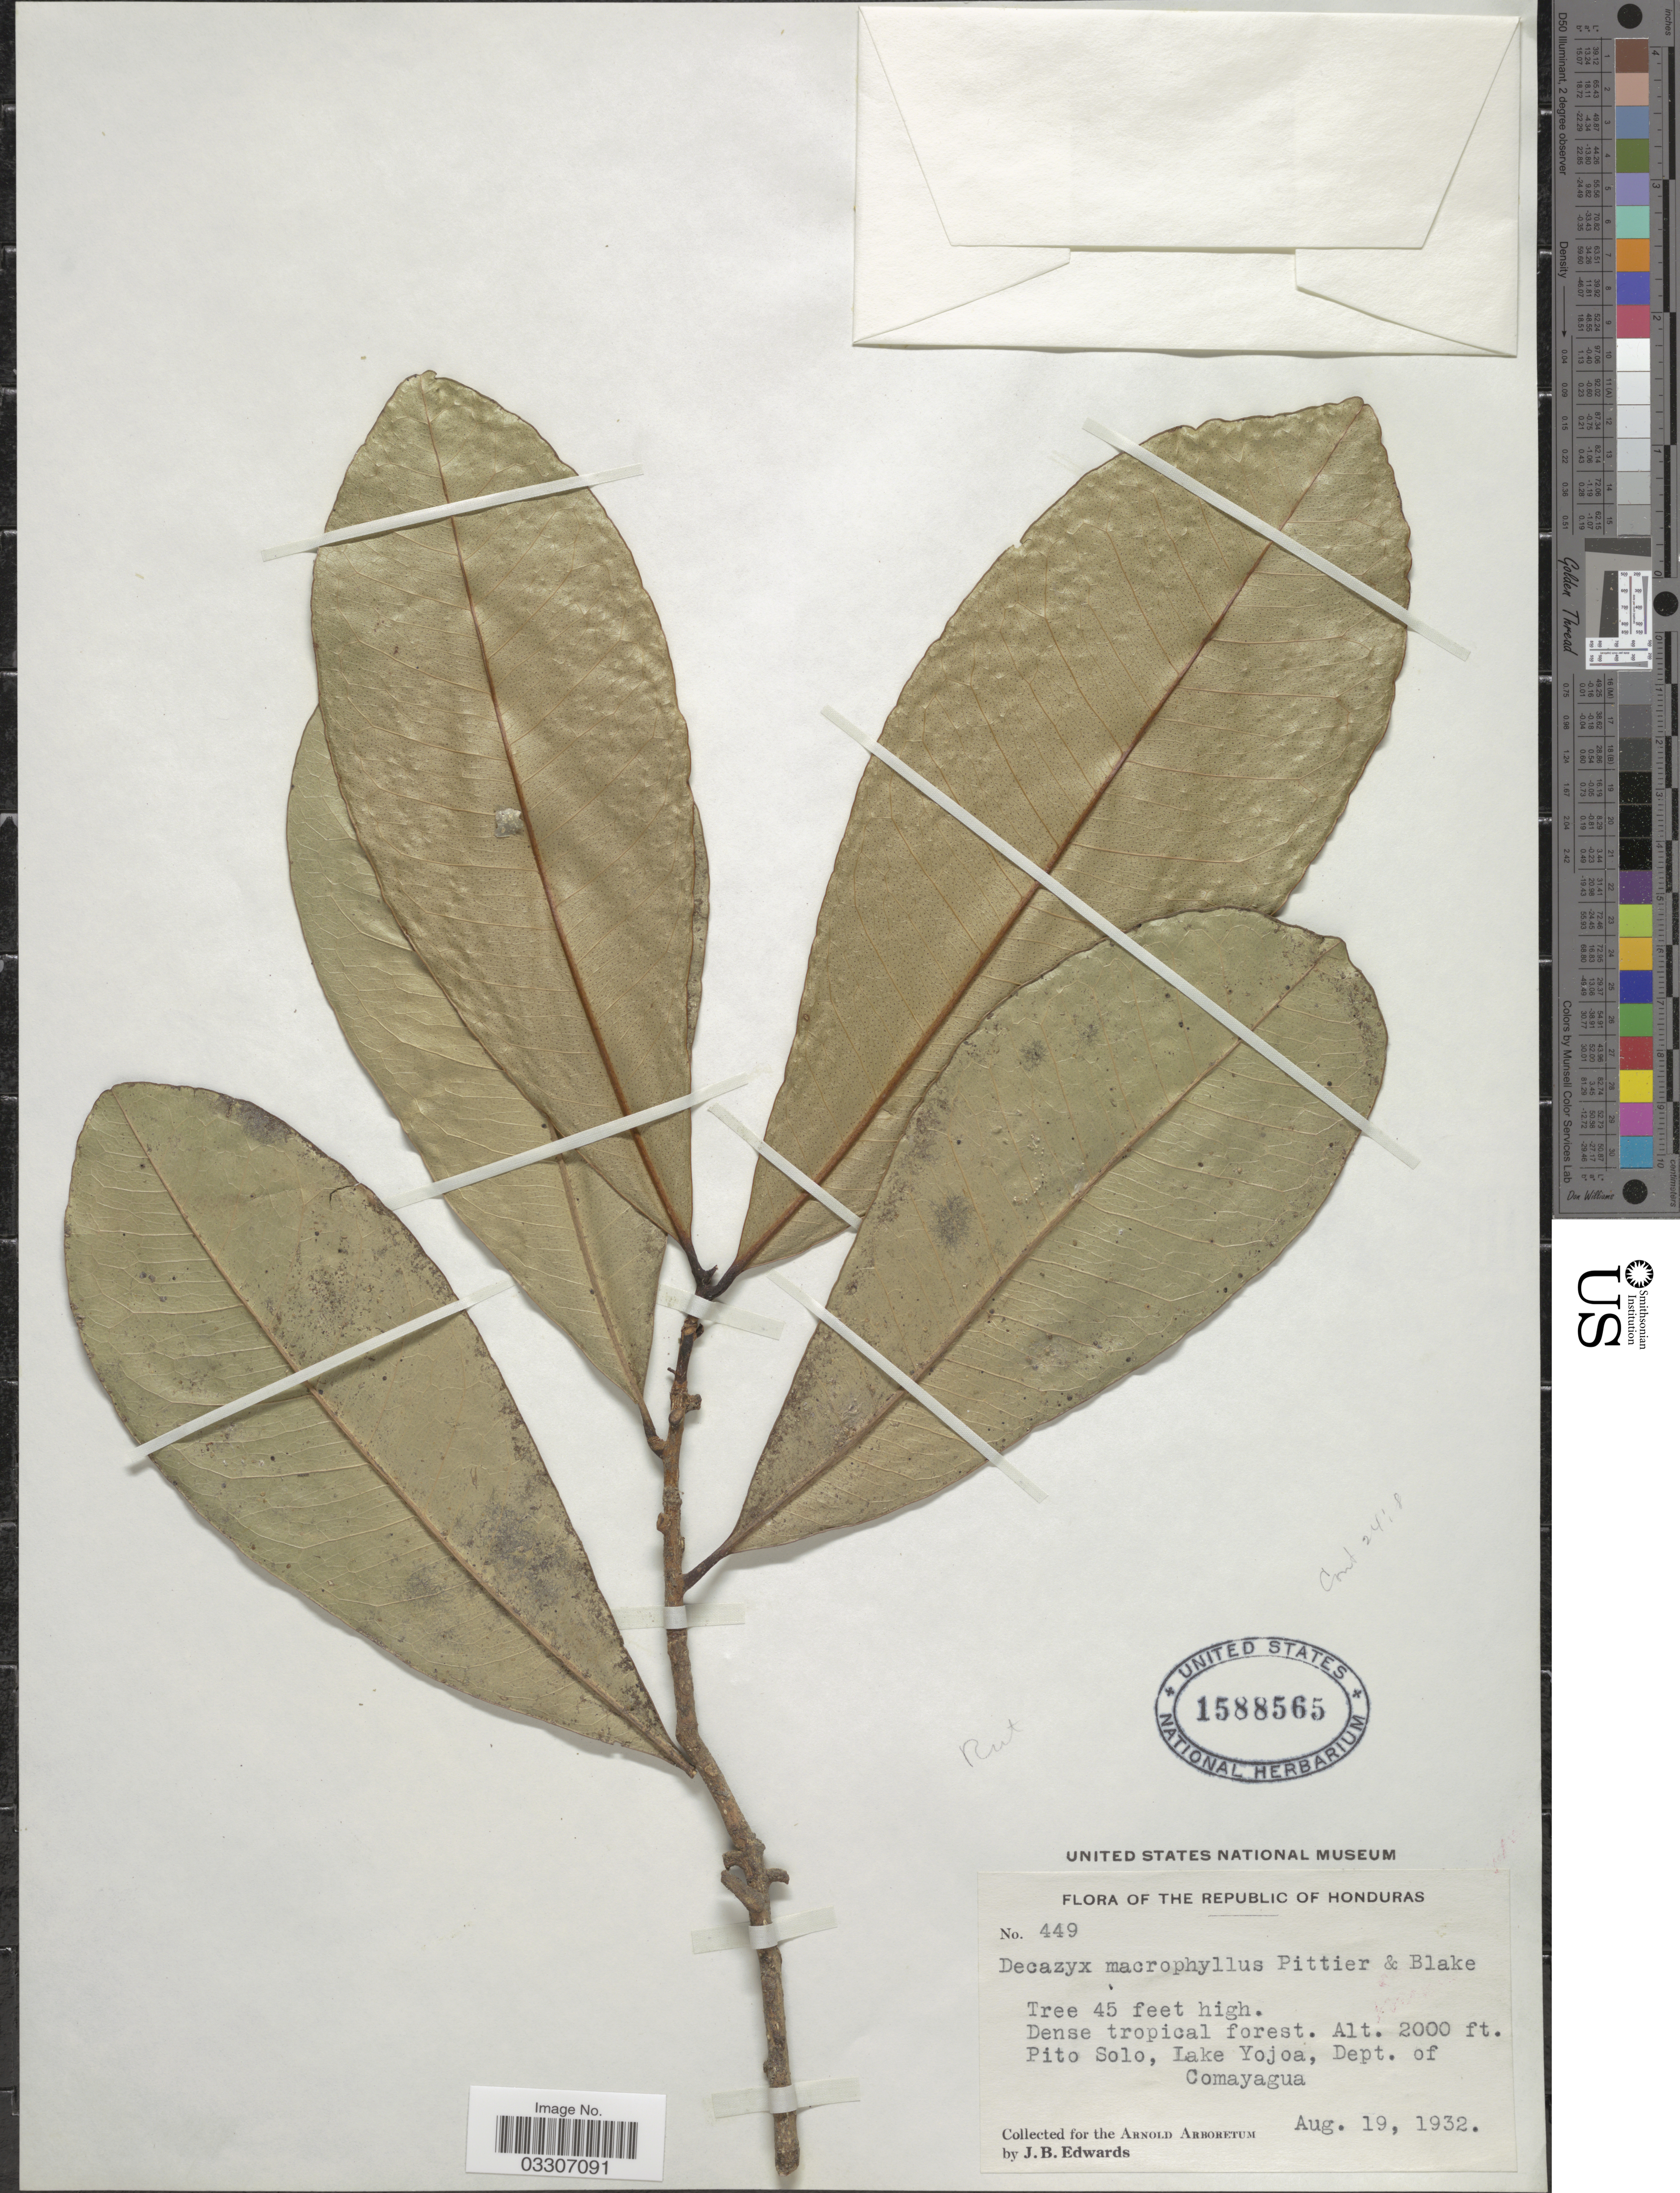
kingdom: Plantae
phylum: Tracheophyta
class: Magnoliopsida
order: Sapindales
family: Rutaceae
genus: Decazyx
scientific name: Decazyx macrophyllus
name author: Pittier & S.F. Blake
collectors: J. B. Edwards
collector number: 449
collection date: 1932-08-19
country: Honduras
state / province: Comayagua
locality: Pito Solo, Lake Yojoa,, Dept. of Comayagua.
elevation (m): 610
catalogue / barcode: US 1588565